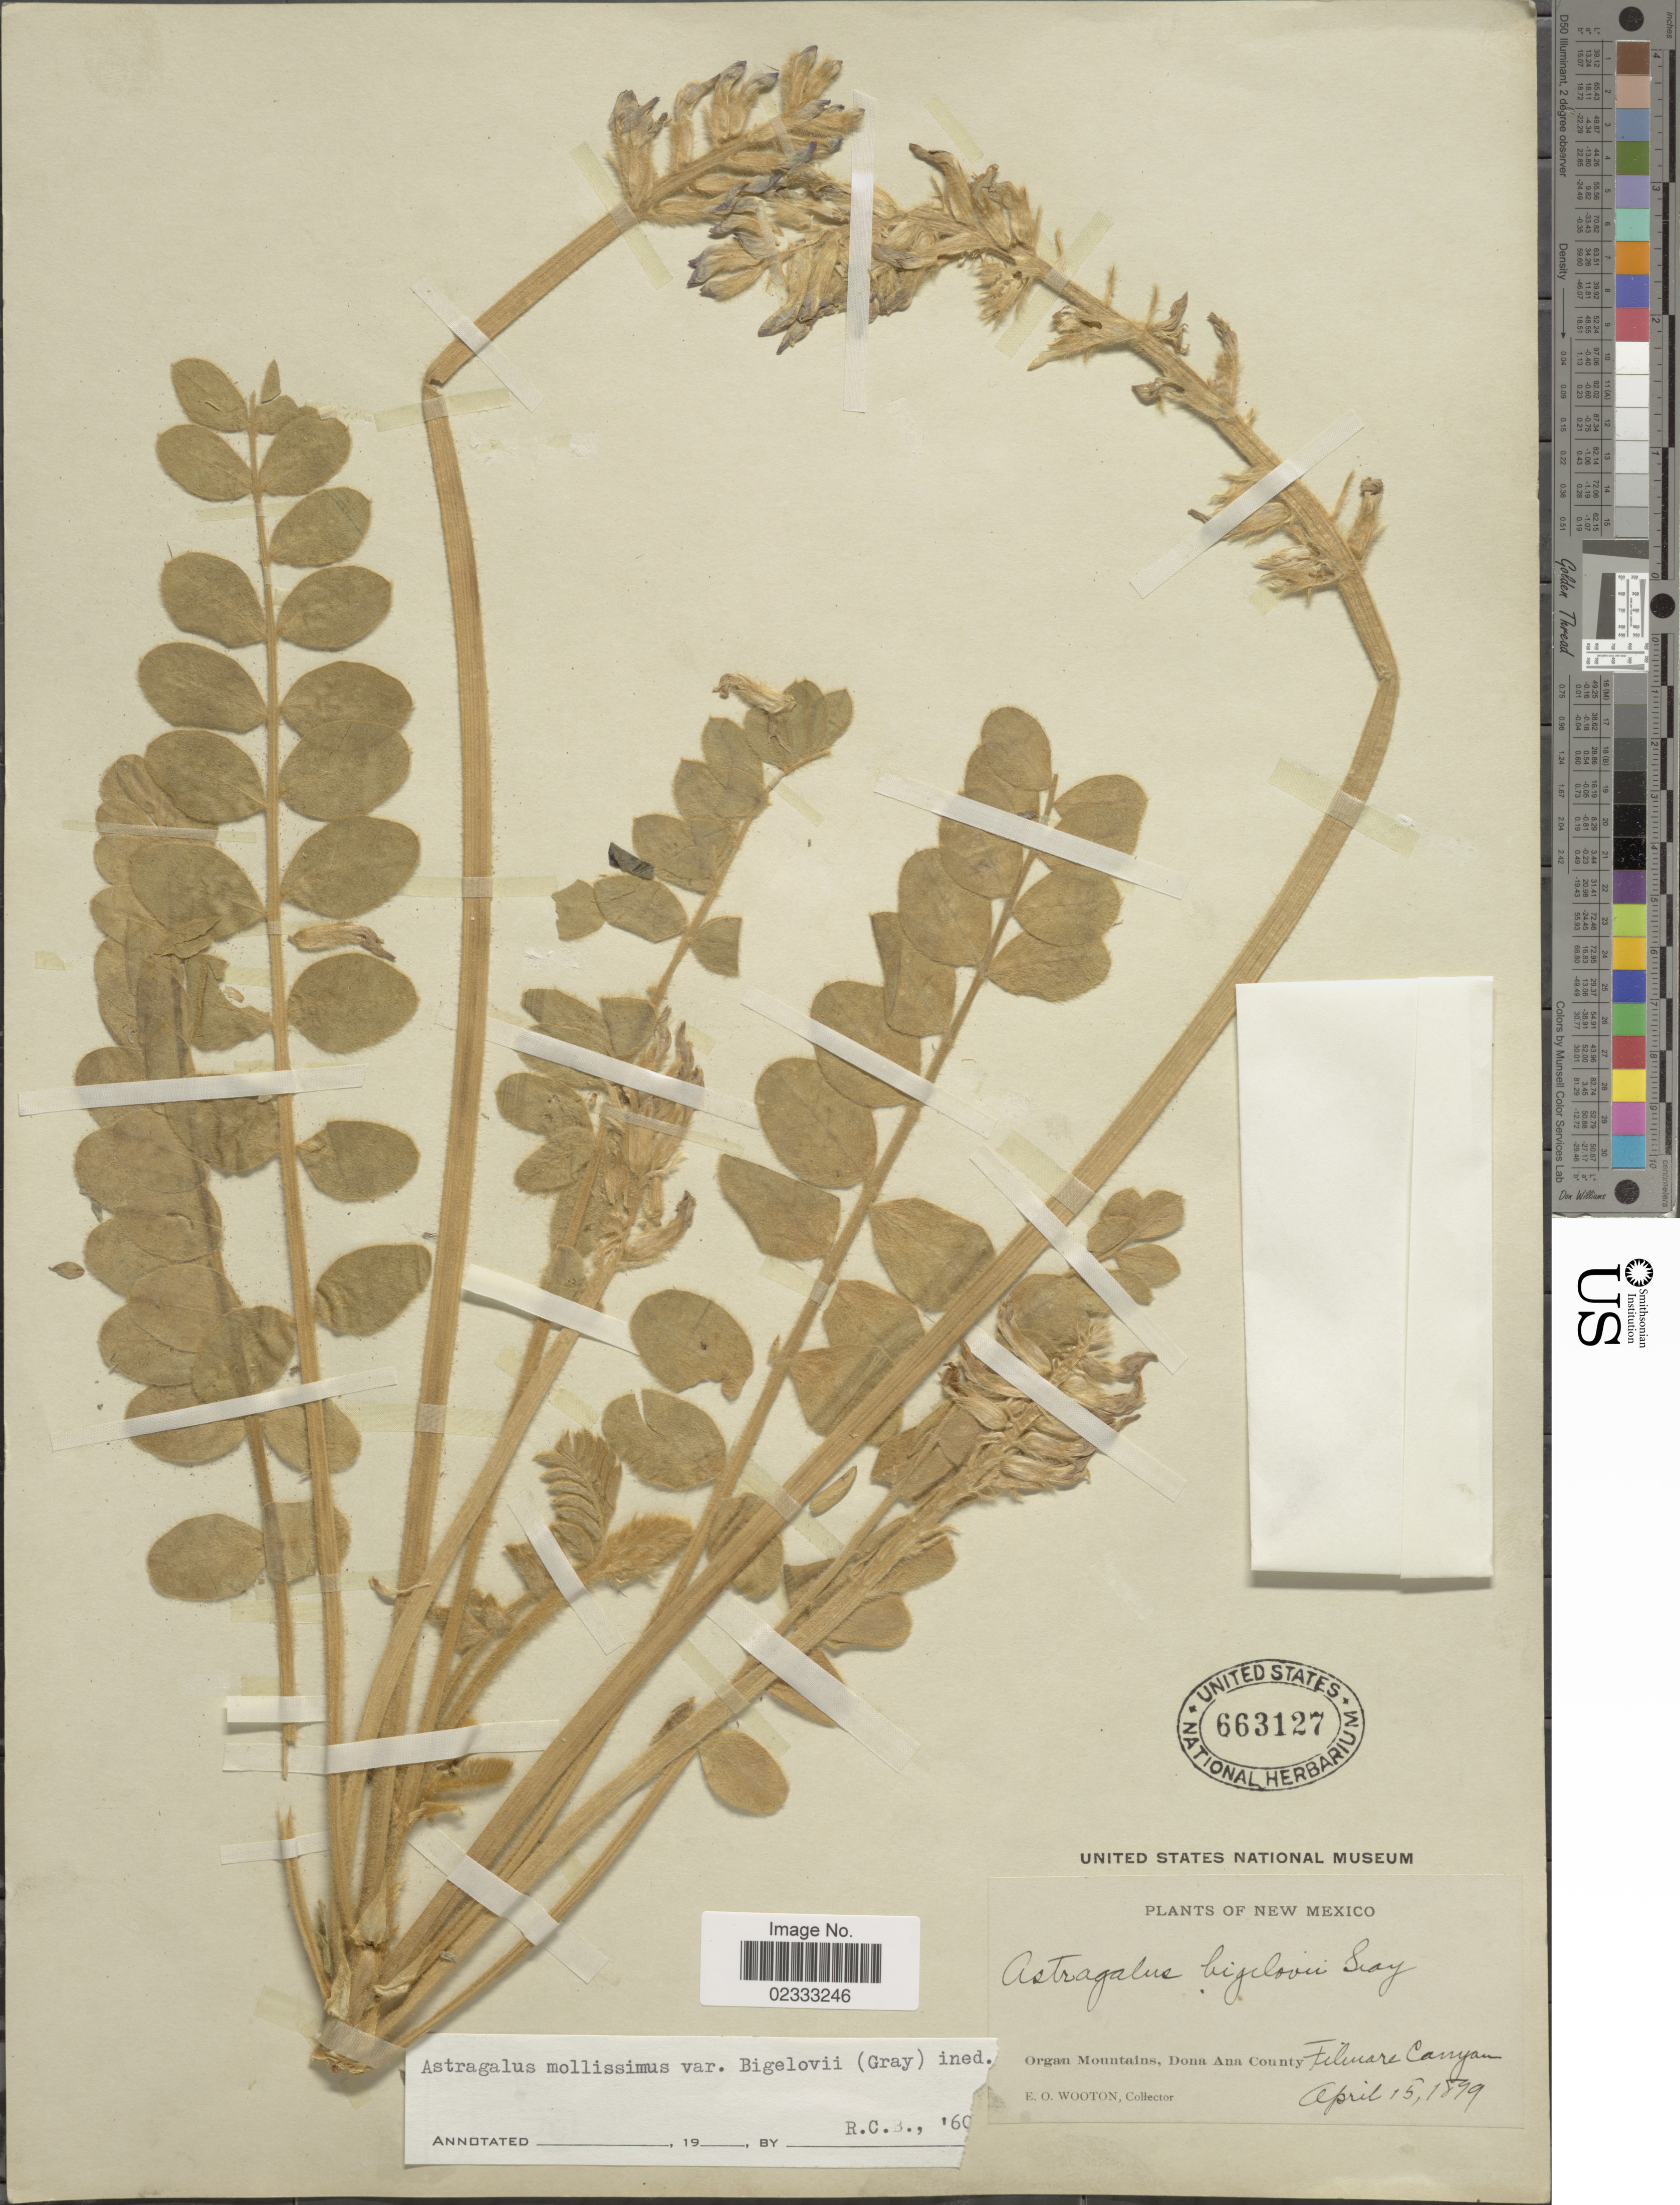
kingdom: Plantae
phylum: Tracheophyta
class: Magnoliopsida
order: Fabales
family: Fabaceae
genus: Astragalus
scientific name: Astragalus mollissimus var. bigelovii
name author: (A. Gray) Barneby ex B.L. Turner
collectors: E. O. Wooton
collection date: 1899-04-15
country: United States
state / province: New Mexico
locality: New Mexico, Organ Mountains, Dona Ana County Filmare Canyan.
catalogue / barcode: US 663127